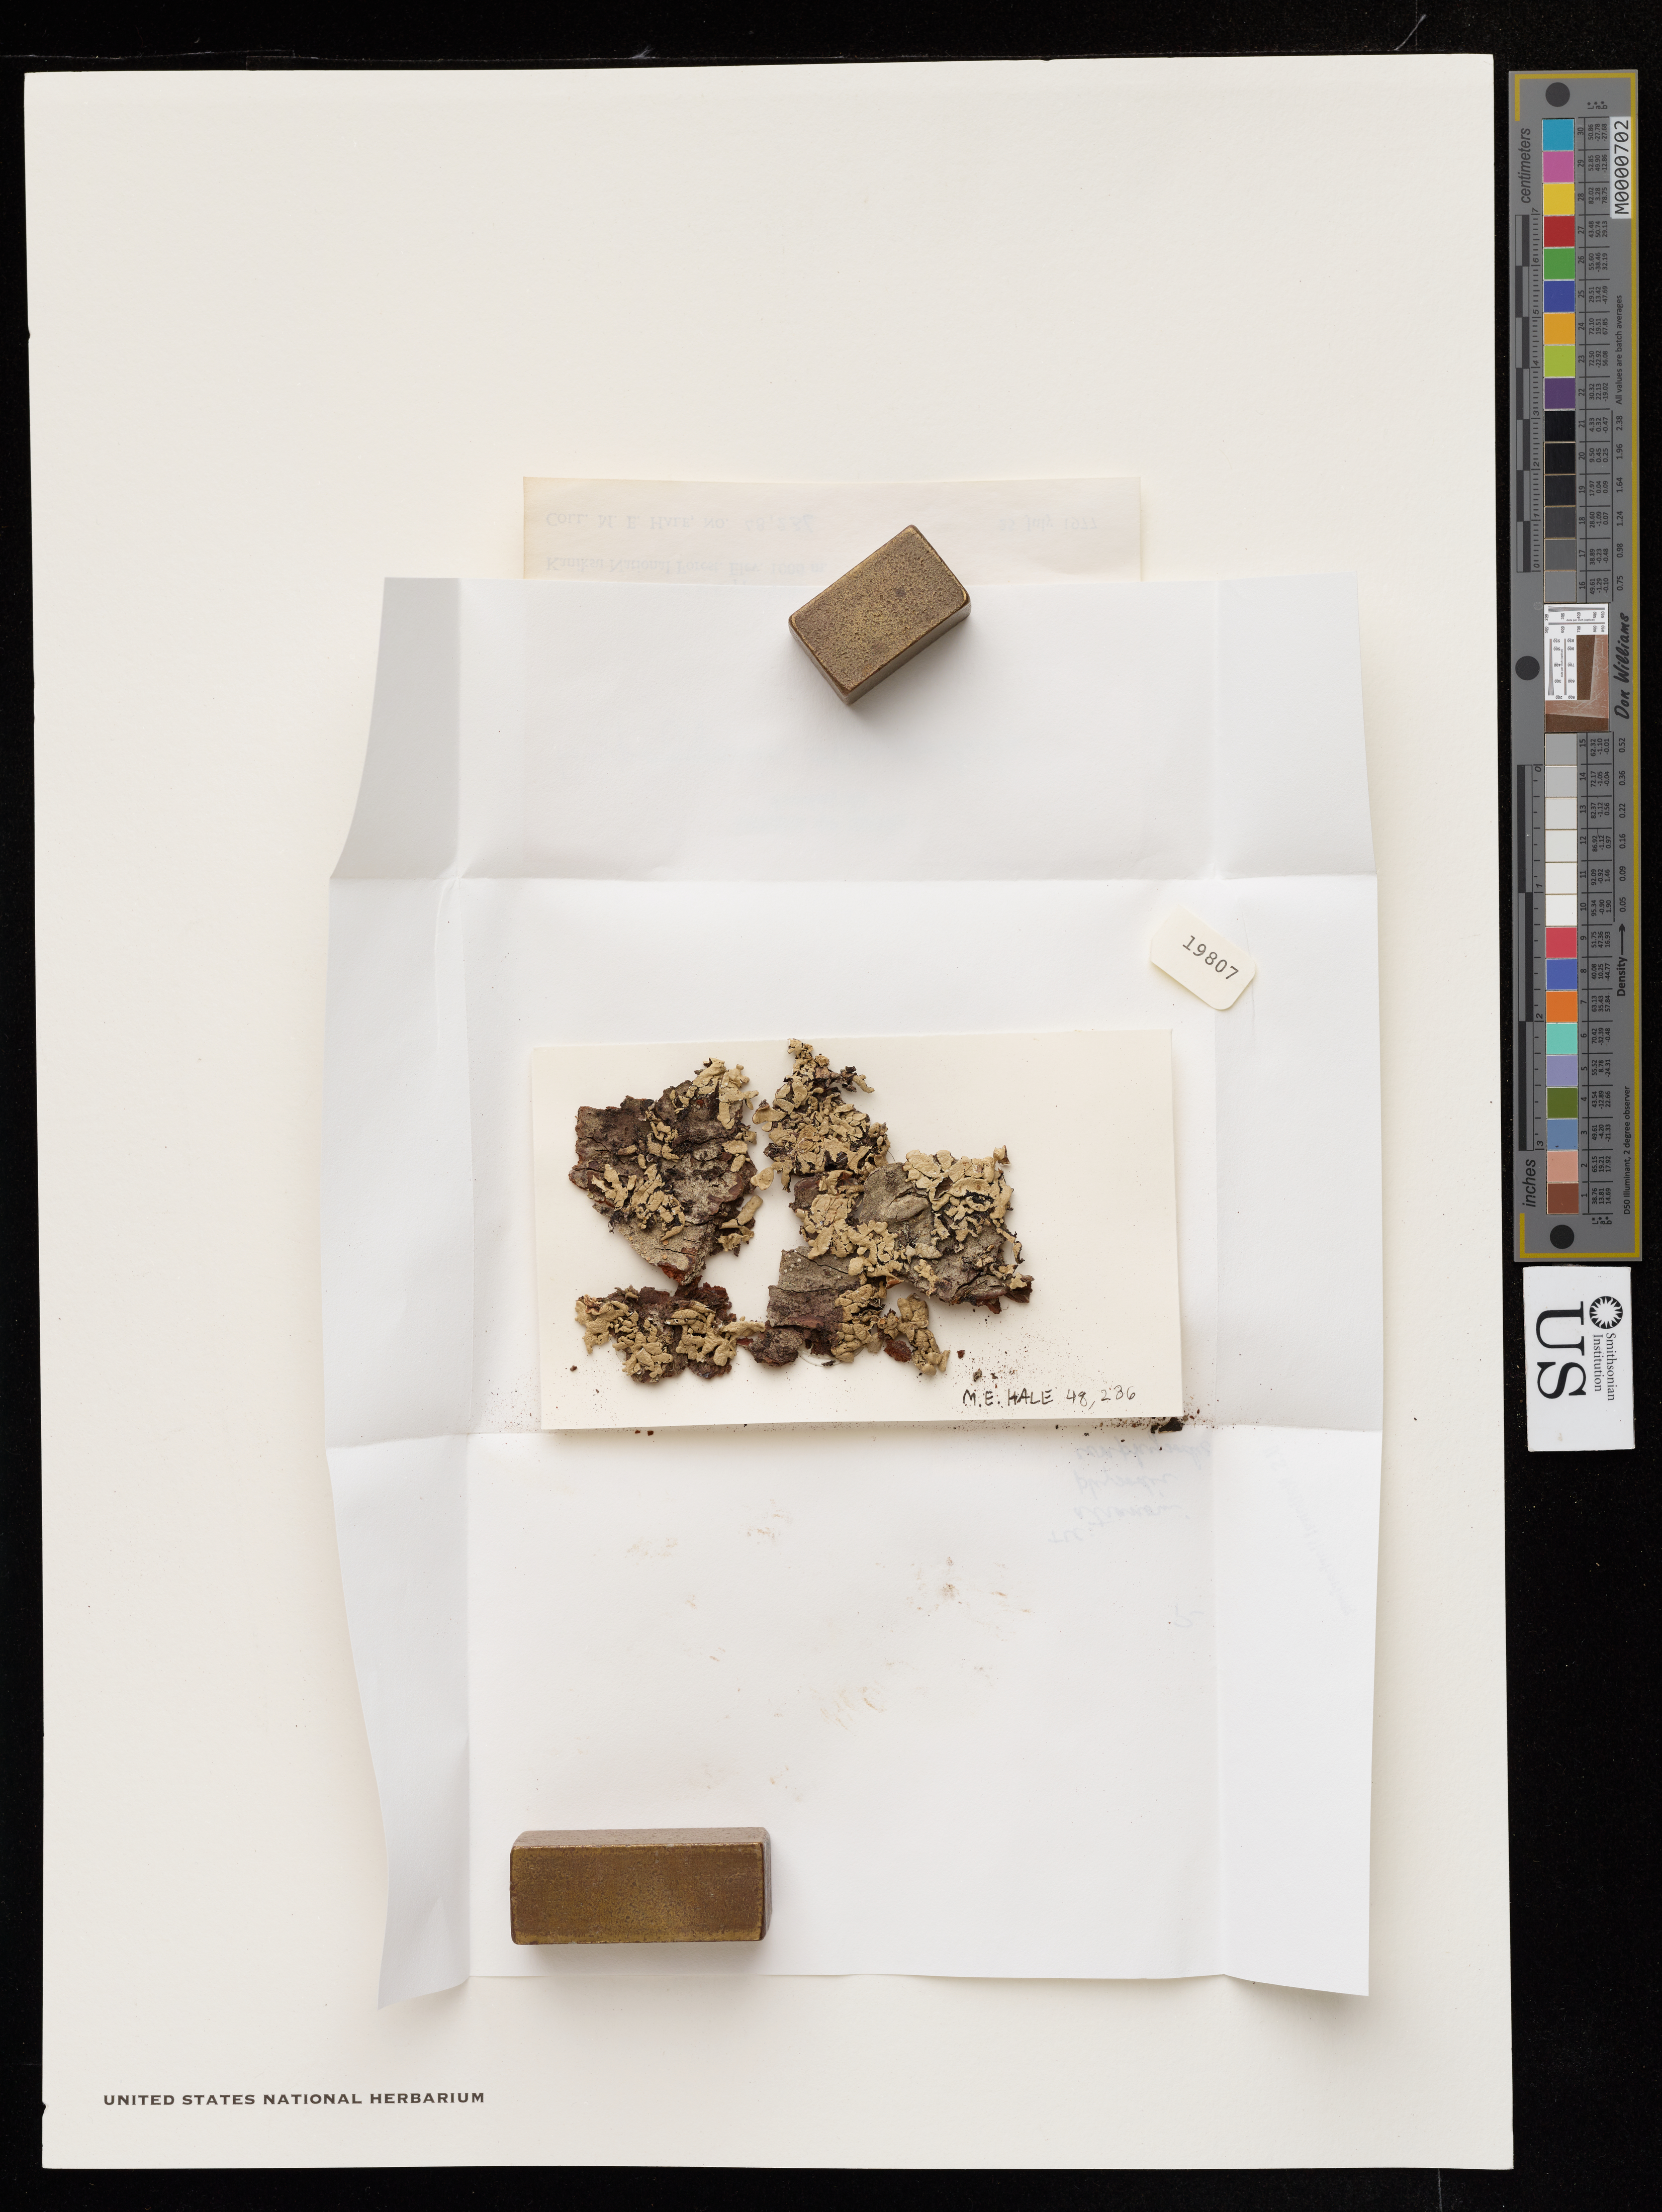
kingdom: Fungi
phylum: Ascomycota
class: Lecanoromycetes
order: Lecanorales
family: Parmeliaceae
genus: Hypogymnia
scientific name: Hypogymnia occidentalis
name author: L.H. Pike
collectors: M. Hale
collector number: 48236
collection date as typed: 25 Jun 1977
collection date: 1977-06-25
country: United States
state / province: Idaho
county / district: Boundary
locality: Kaniksu nat. forest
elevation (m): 0